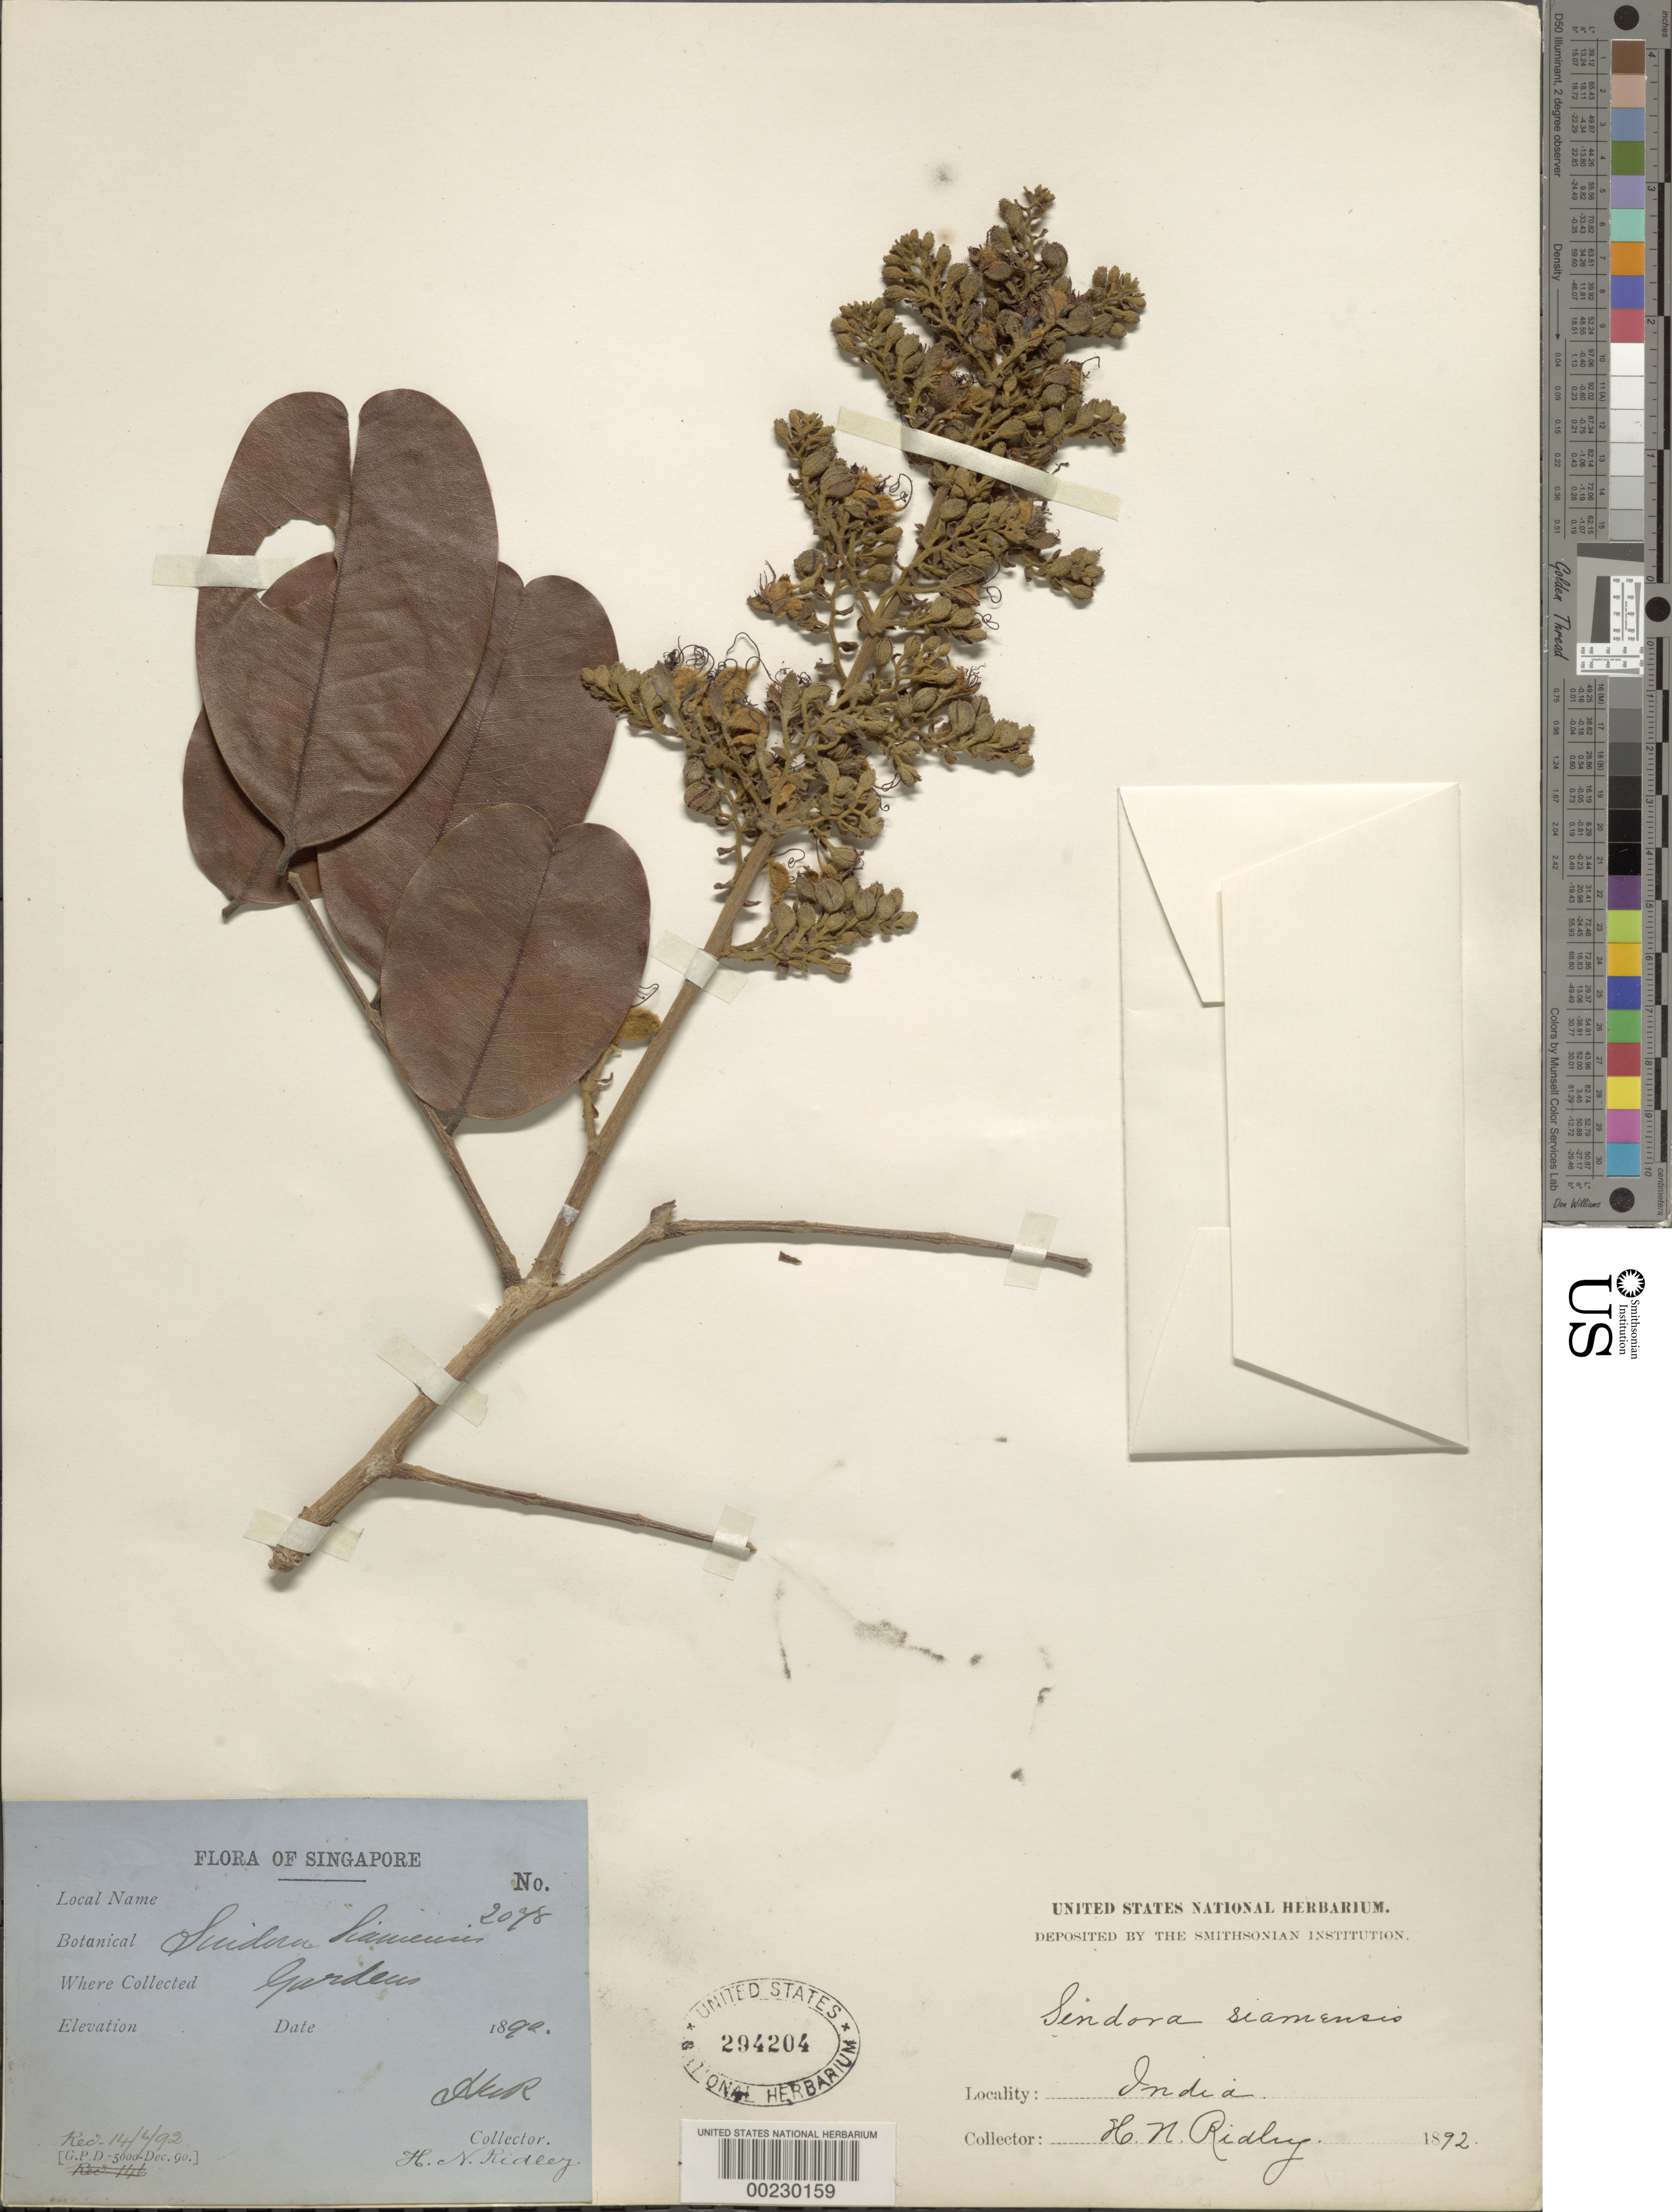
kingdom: Plantae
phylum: Tracheophyta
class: Magnoliopsida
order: Fabales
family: Fabaceae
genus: Sindora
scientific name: Sindora siamensis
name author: Teysm. ex Miq.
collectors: H. N. Ridley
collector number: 2048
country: Singapore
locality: Gardens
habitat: Garden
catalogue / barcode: US 294204